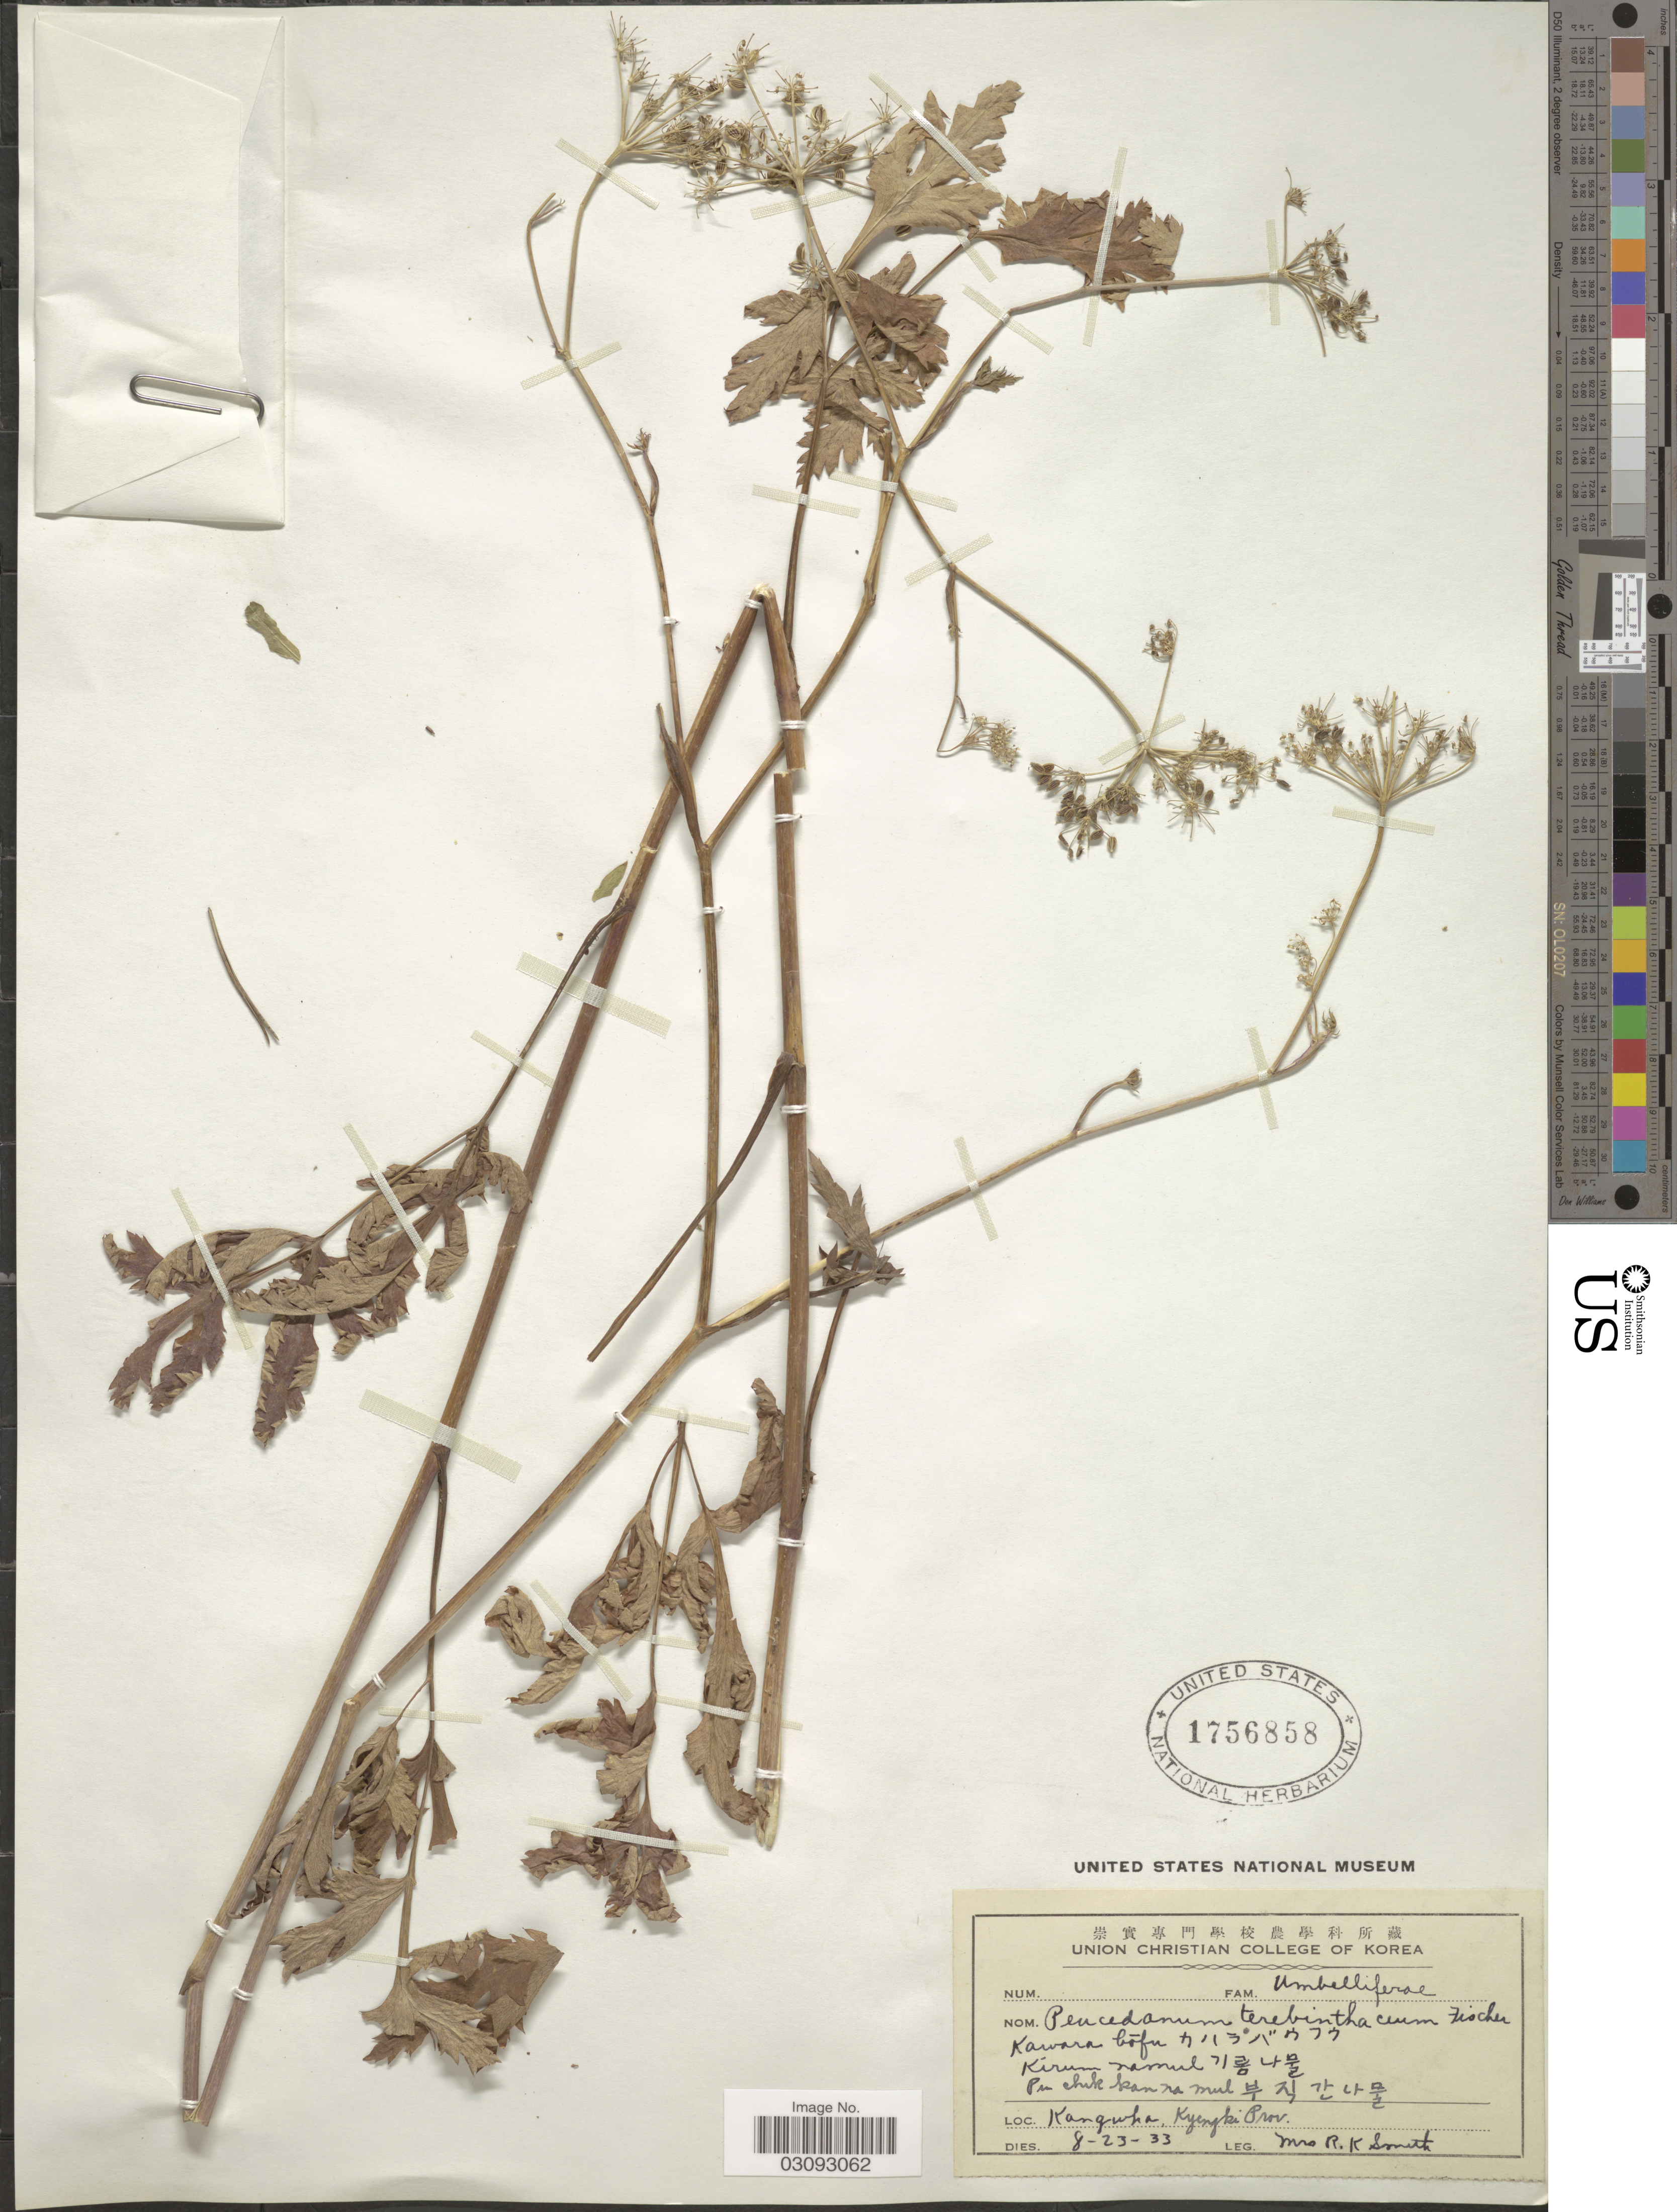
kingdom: Plantae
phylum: Tracheophyta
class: Magnoliopsida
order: Apiales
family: Apiaceae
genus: Peucedanum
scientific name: Peucedanum terebinthaceum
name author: (Fisch. ex Trevir.) Ledeb.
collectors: Mrs. R. K. Smith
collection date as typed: Transcribed d/m/y: 23/8/33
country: South Korea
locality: Kangwha, Kyengki Prov.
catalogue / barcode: US 1756858